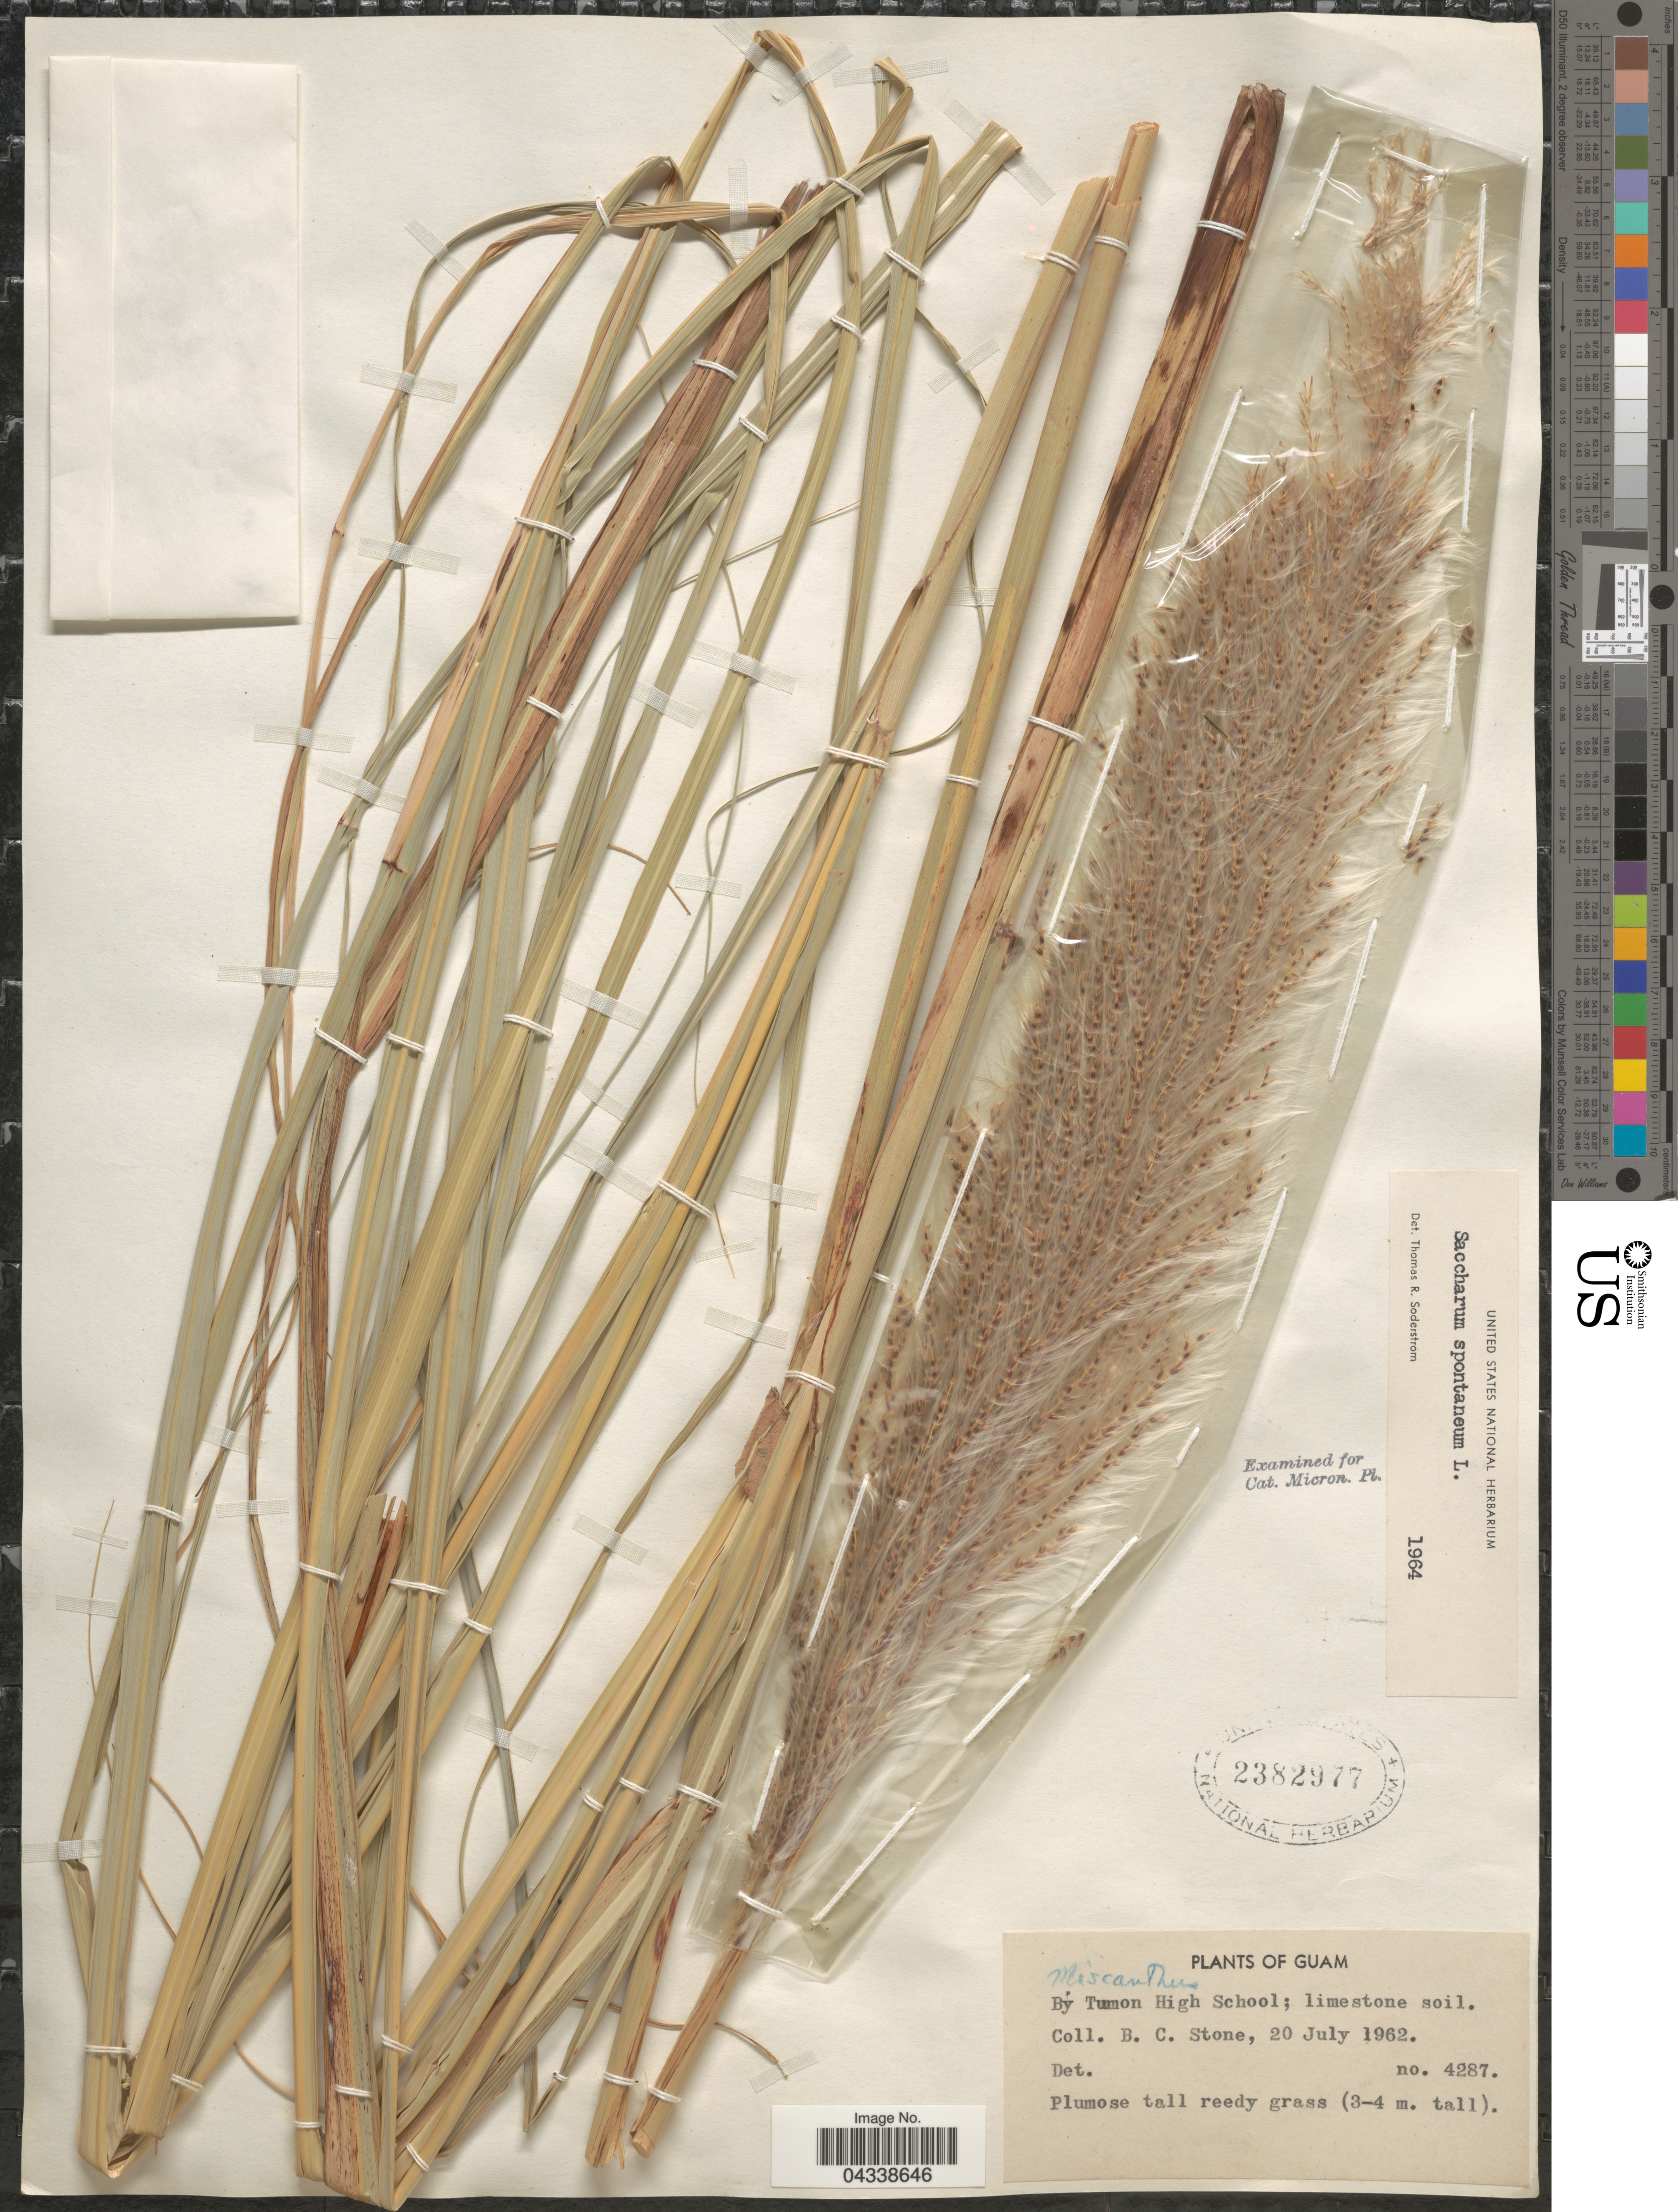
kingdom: Plantae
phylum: Tracheophyta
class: Liliopsida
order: Poales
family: Poaceae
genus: Saccharum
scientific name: Saccharum spontaneum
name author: L.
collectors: B. C. Stone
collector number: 4287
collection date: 1962-07-20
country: Guam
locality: By Tumon High School.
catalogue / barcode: US 2382977